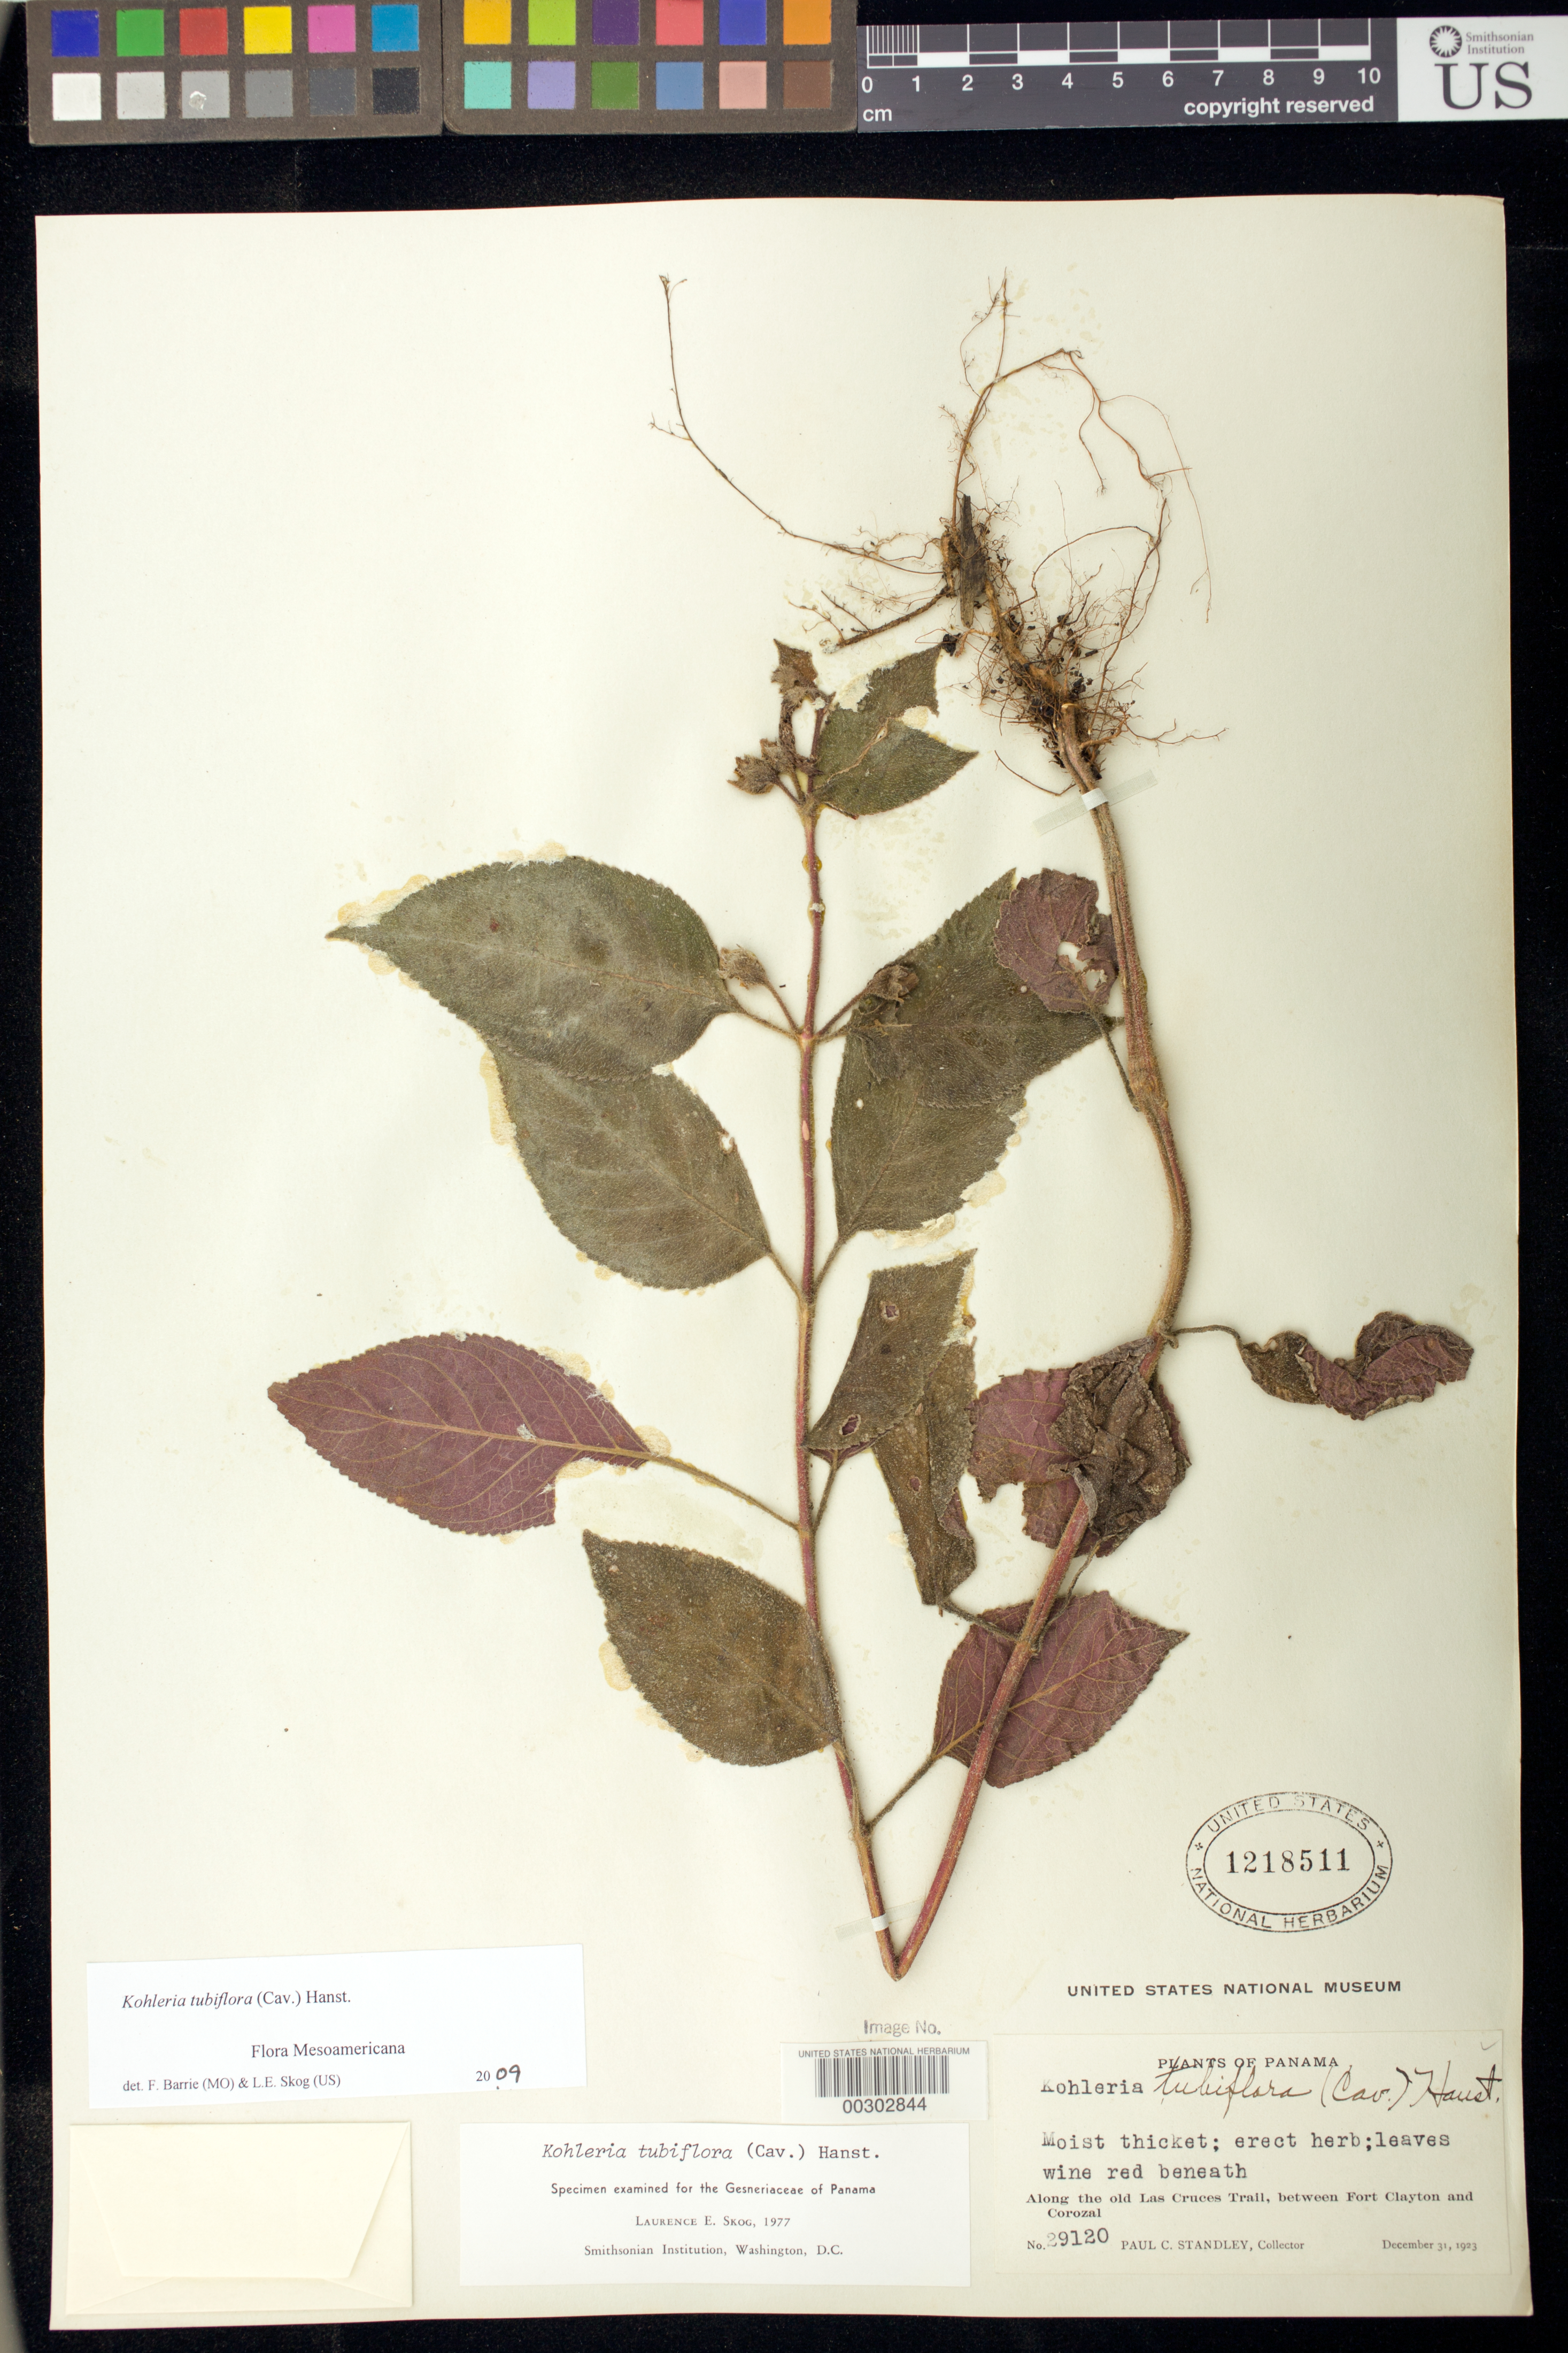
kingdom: Plantae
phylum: Tracheophyta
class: Magnoliopsida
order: Lamiales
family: Gesneriaceae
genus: Kohleria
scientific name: Kohleria tubiflora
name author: (Cav.) Hanst.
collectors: P. C. Standley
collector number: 29120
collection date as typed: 31 Dec 1923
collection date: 1923-12-31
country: Panama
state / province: Panamá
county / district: Canal Zone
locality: Along the old Las Cruces trail, between Fort Clayton and Corozal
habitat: Moist thicket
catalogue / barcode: US 1218511